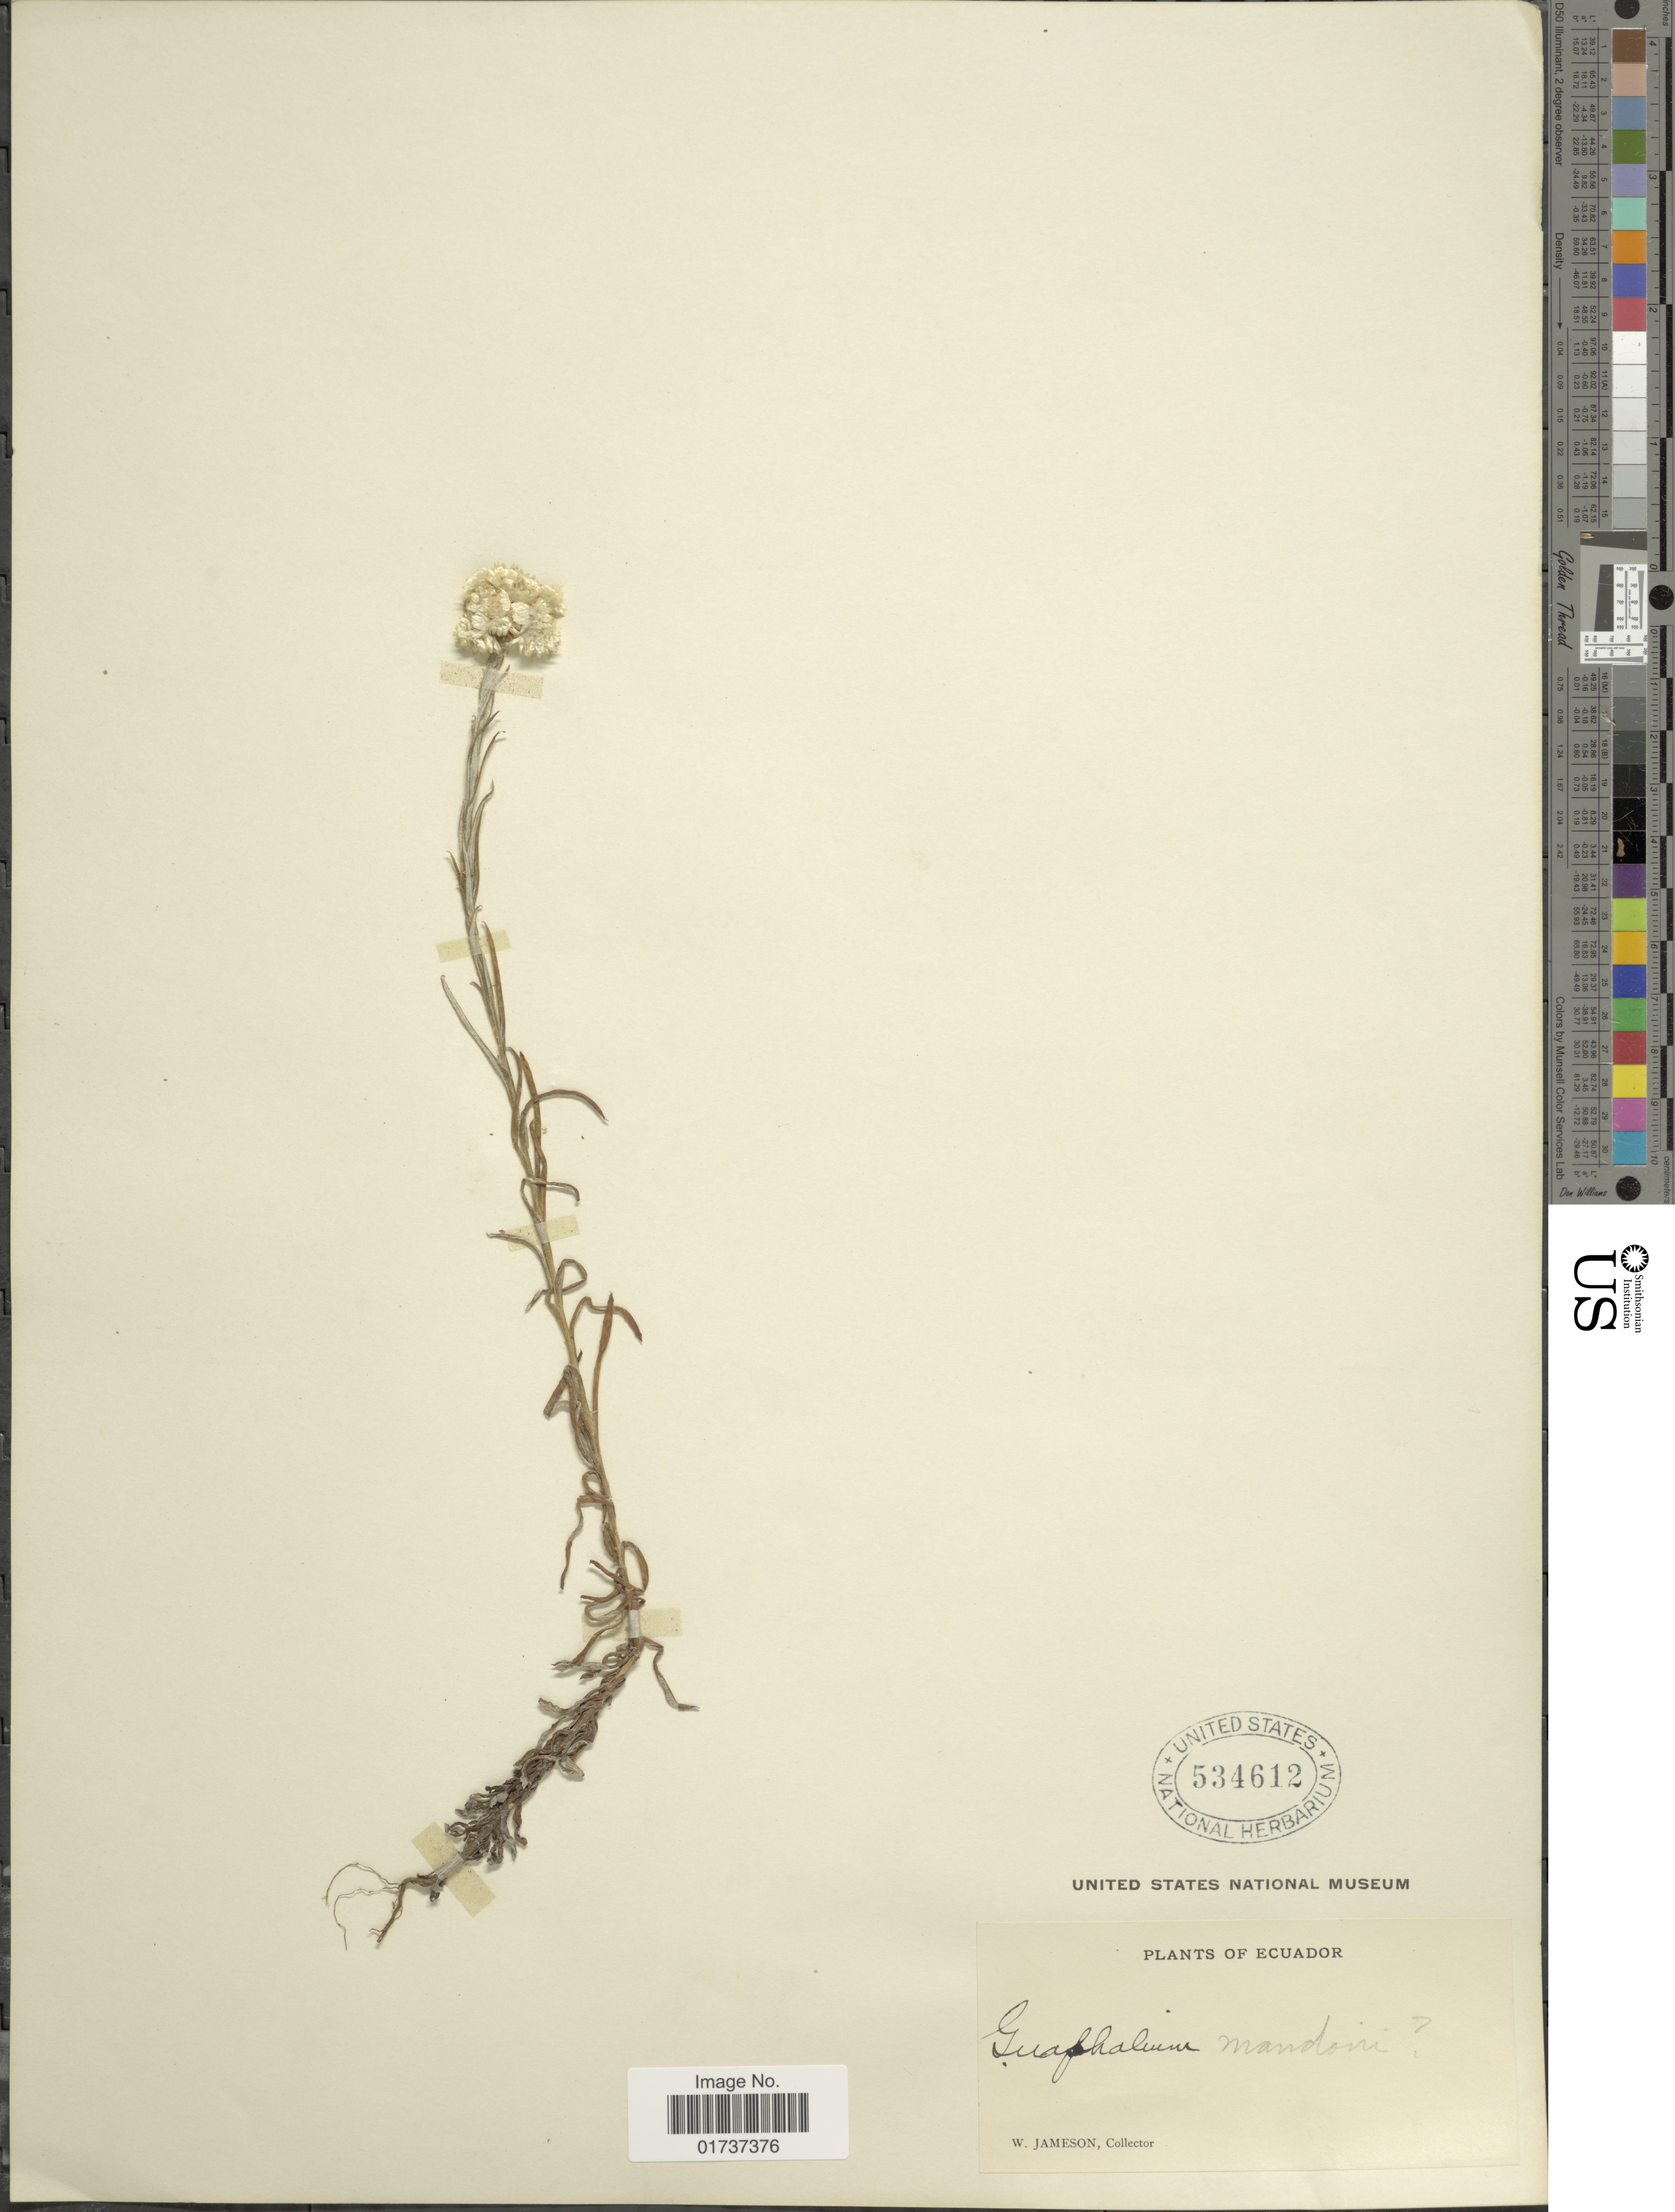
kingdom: Plantae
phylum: Tracheophyta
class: Magnoliopsida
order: Asterales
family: Asteraceae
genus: Gnaphalium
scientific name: Gnaphalium sp.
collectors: W. Jameson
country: Ecuador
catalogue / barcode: US 534612